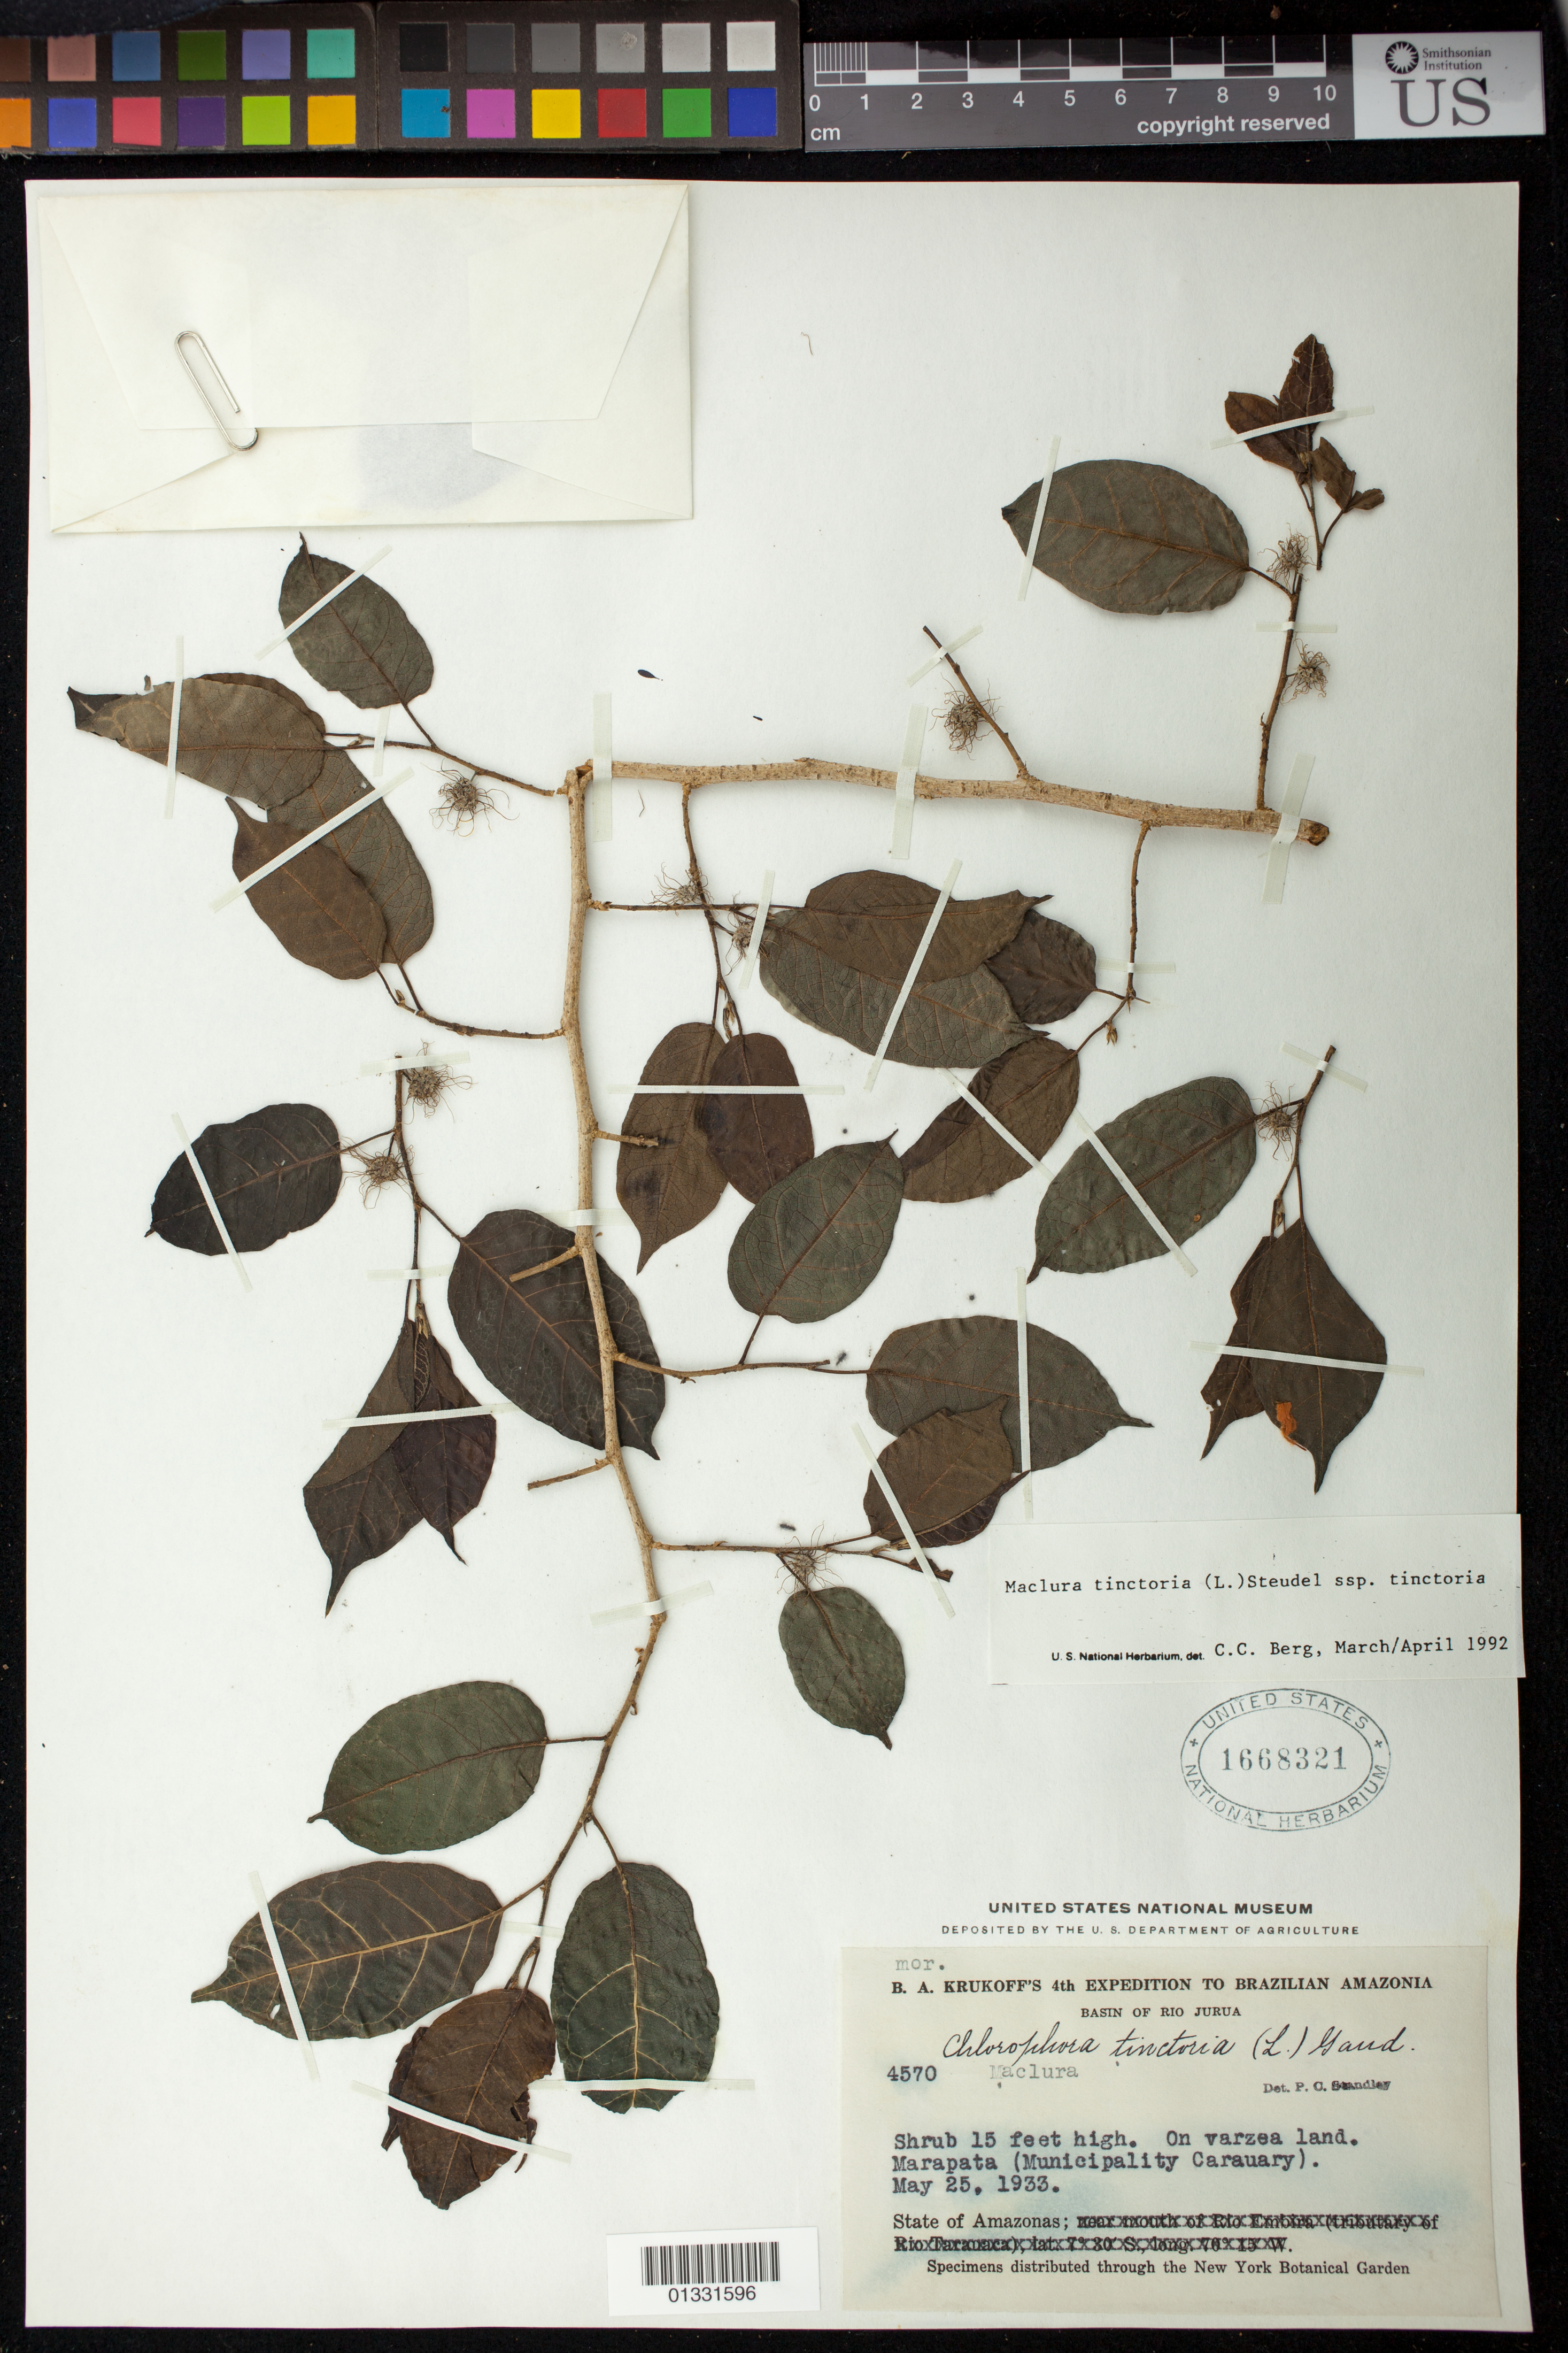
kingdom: Plantae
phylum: Tracheophyta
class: Magnoliopsida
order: Rosales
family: Moraceae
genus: Maclura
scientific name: Maclura tinctoria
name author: (L.) D. Don ex Steud.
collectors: B. A. Krukoff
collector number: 4570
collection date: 1933-05-25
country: Brazil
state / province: Amazonas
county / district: Carauari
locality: Maraáta (Municipality Carauary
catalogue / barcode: US 1668321